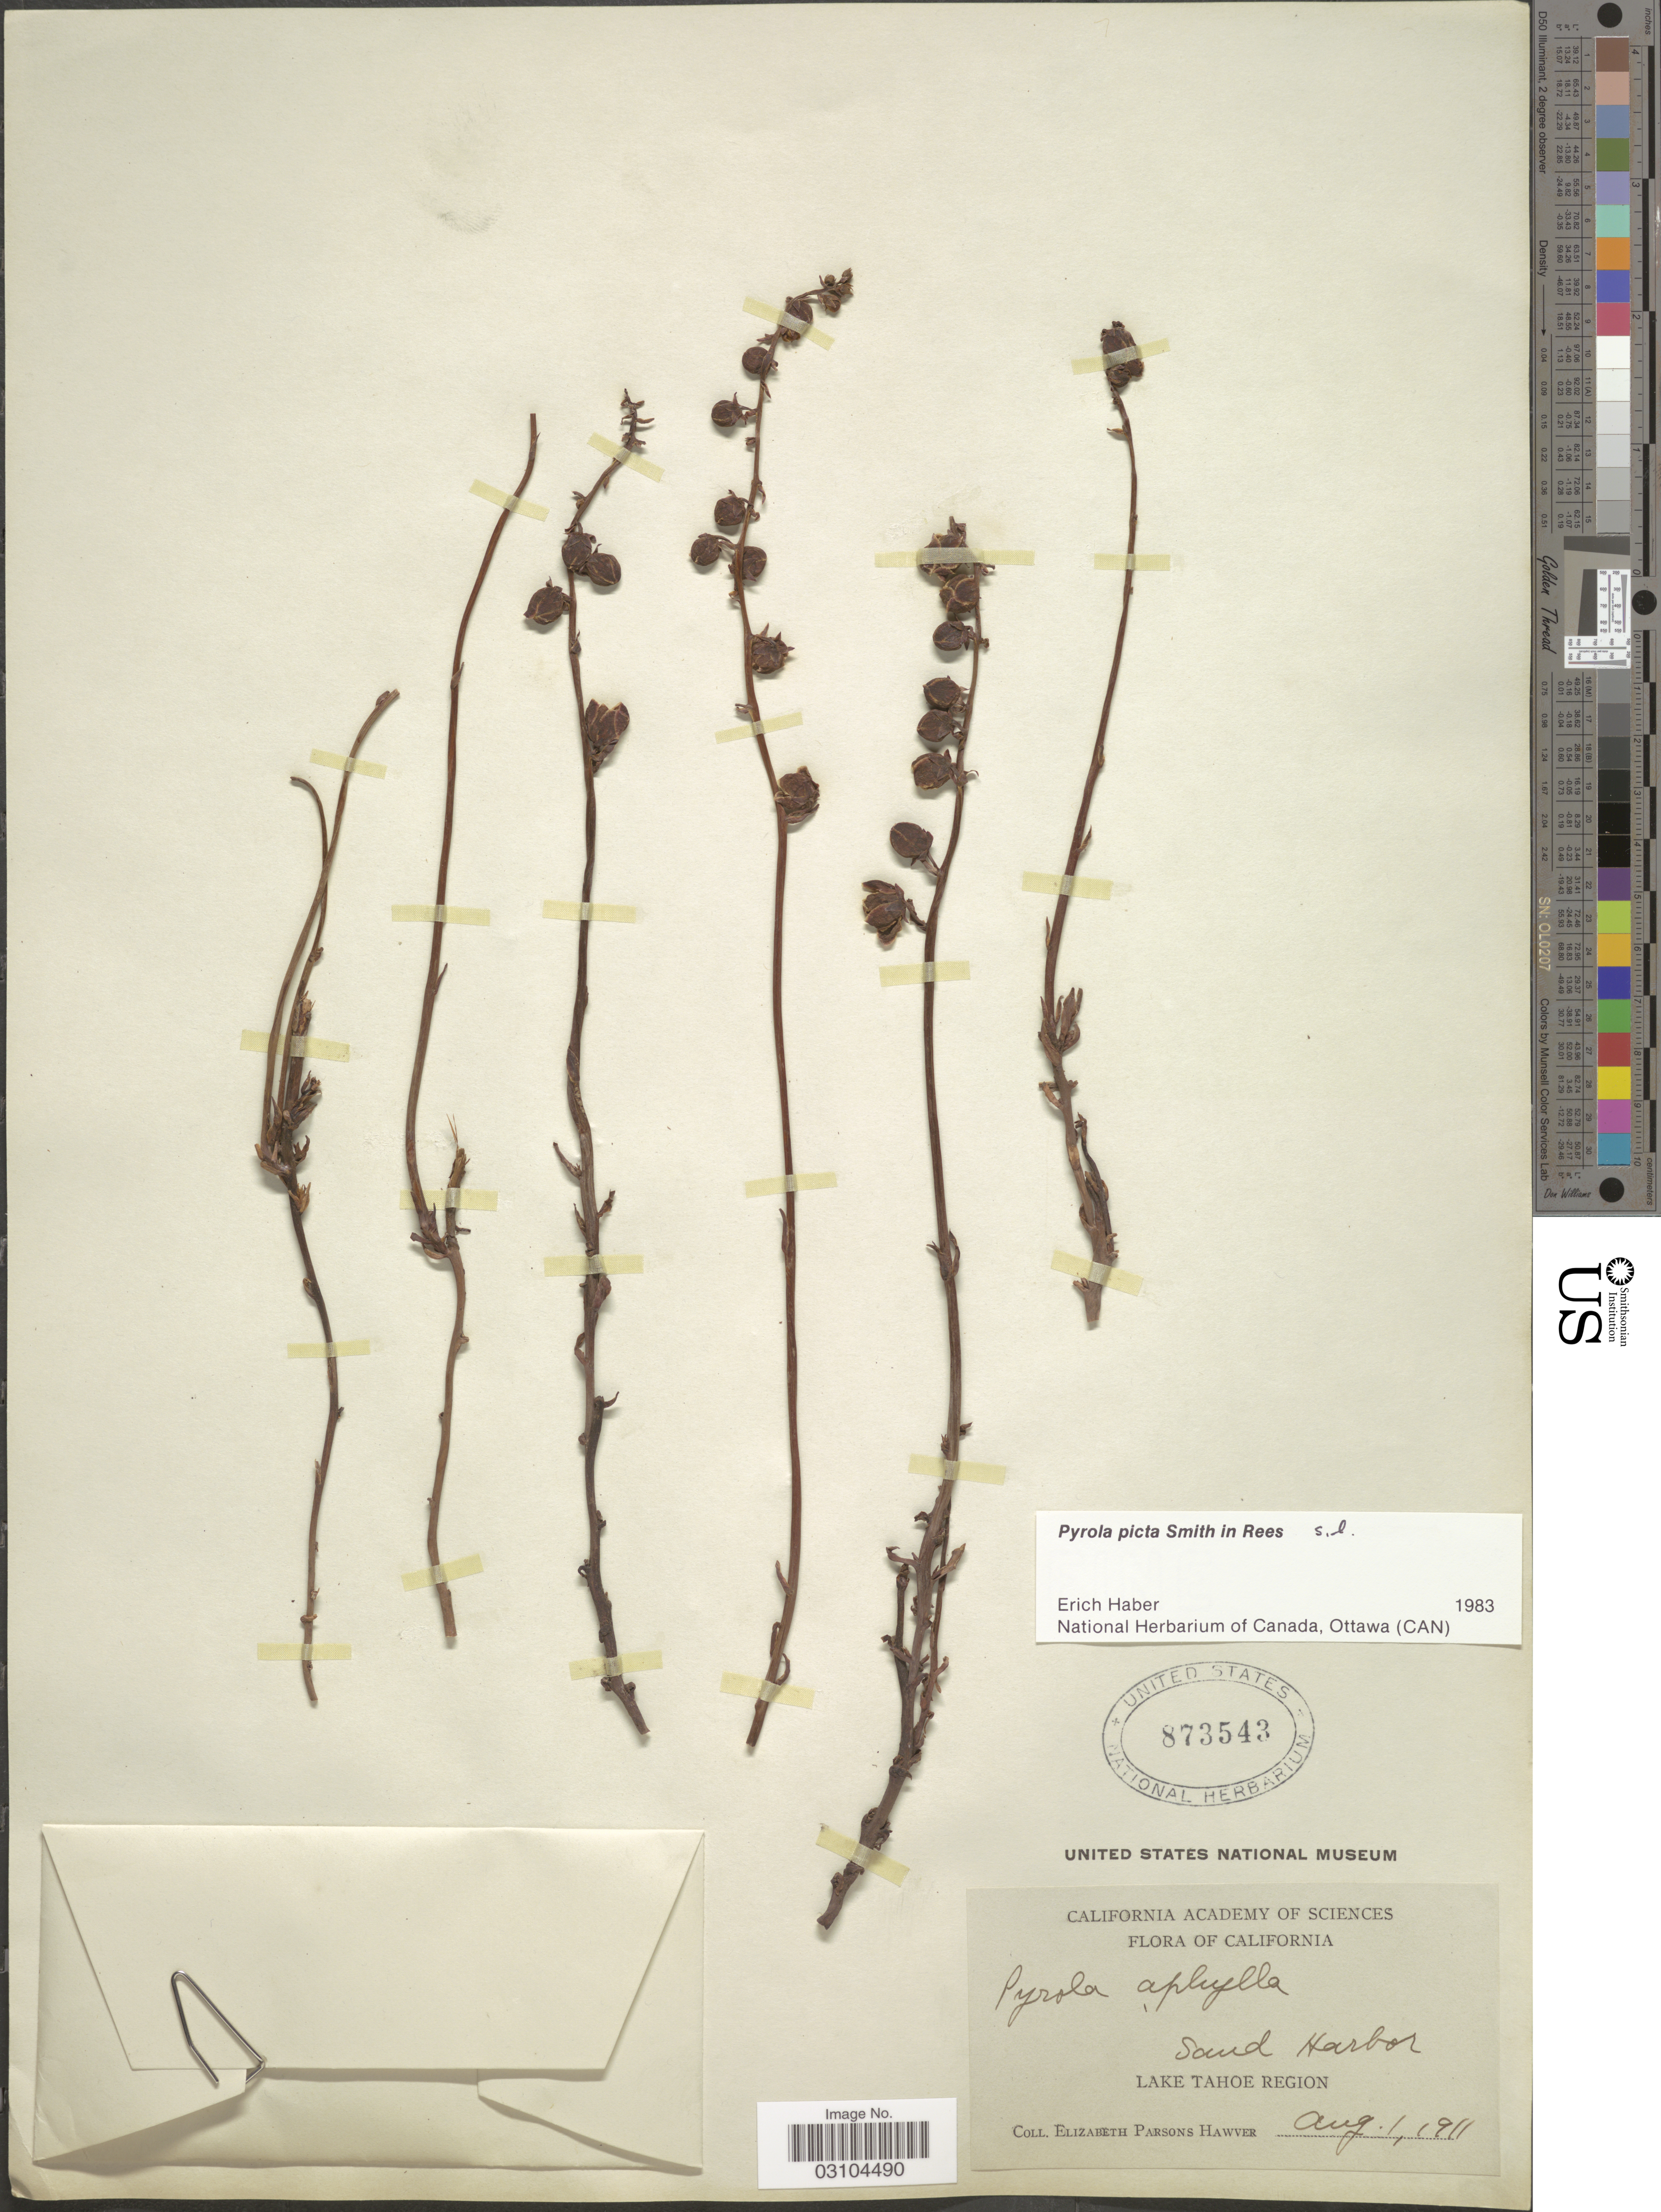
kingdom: Plantae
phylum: Tracheophyta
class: Magnoliopsida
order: Ericales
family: Ericaceae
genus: Pyrola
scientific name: Pyrola picta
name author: Sm. in Rees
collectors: E. Hawver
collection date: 1911-08-01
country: United States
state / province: California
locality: Sand Harbor. Lake Tahoe Region.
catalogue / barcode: US 873543